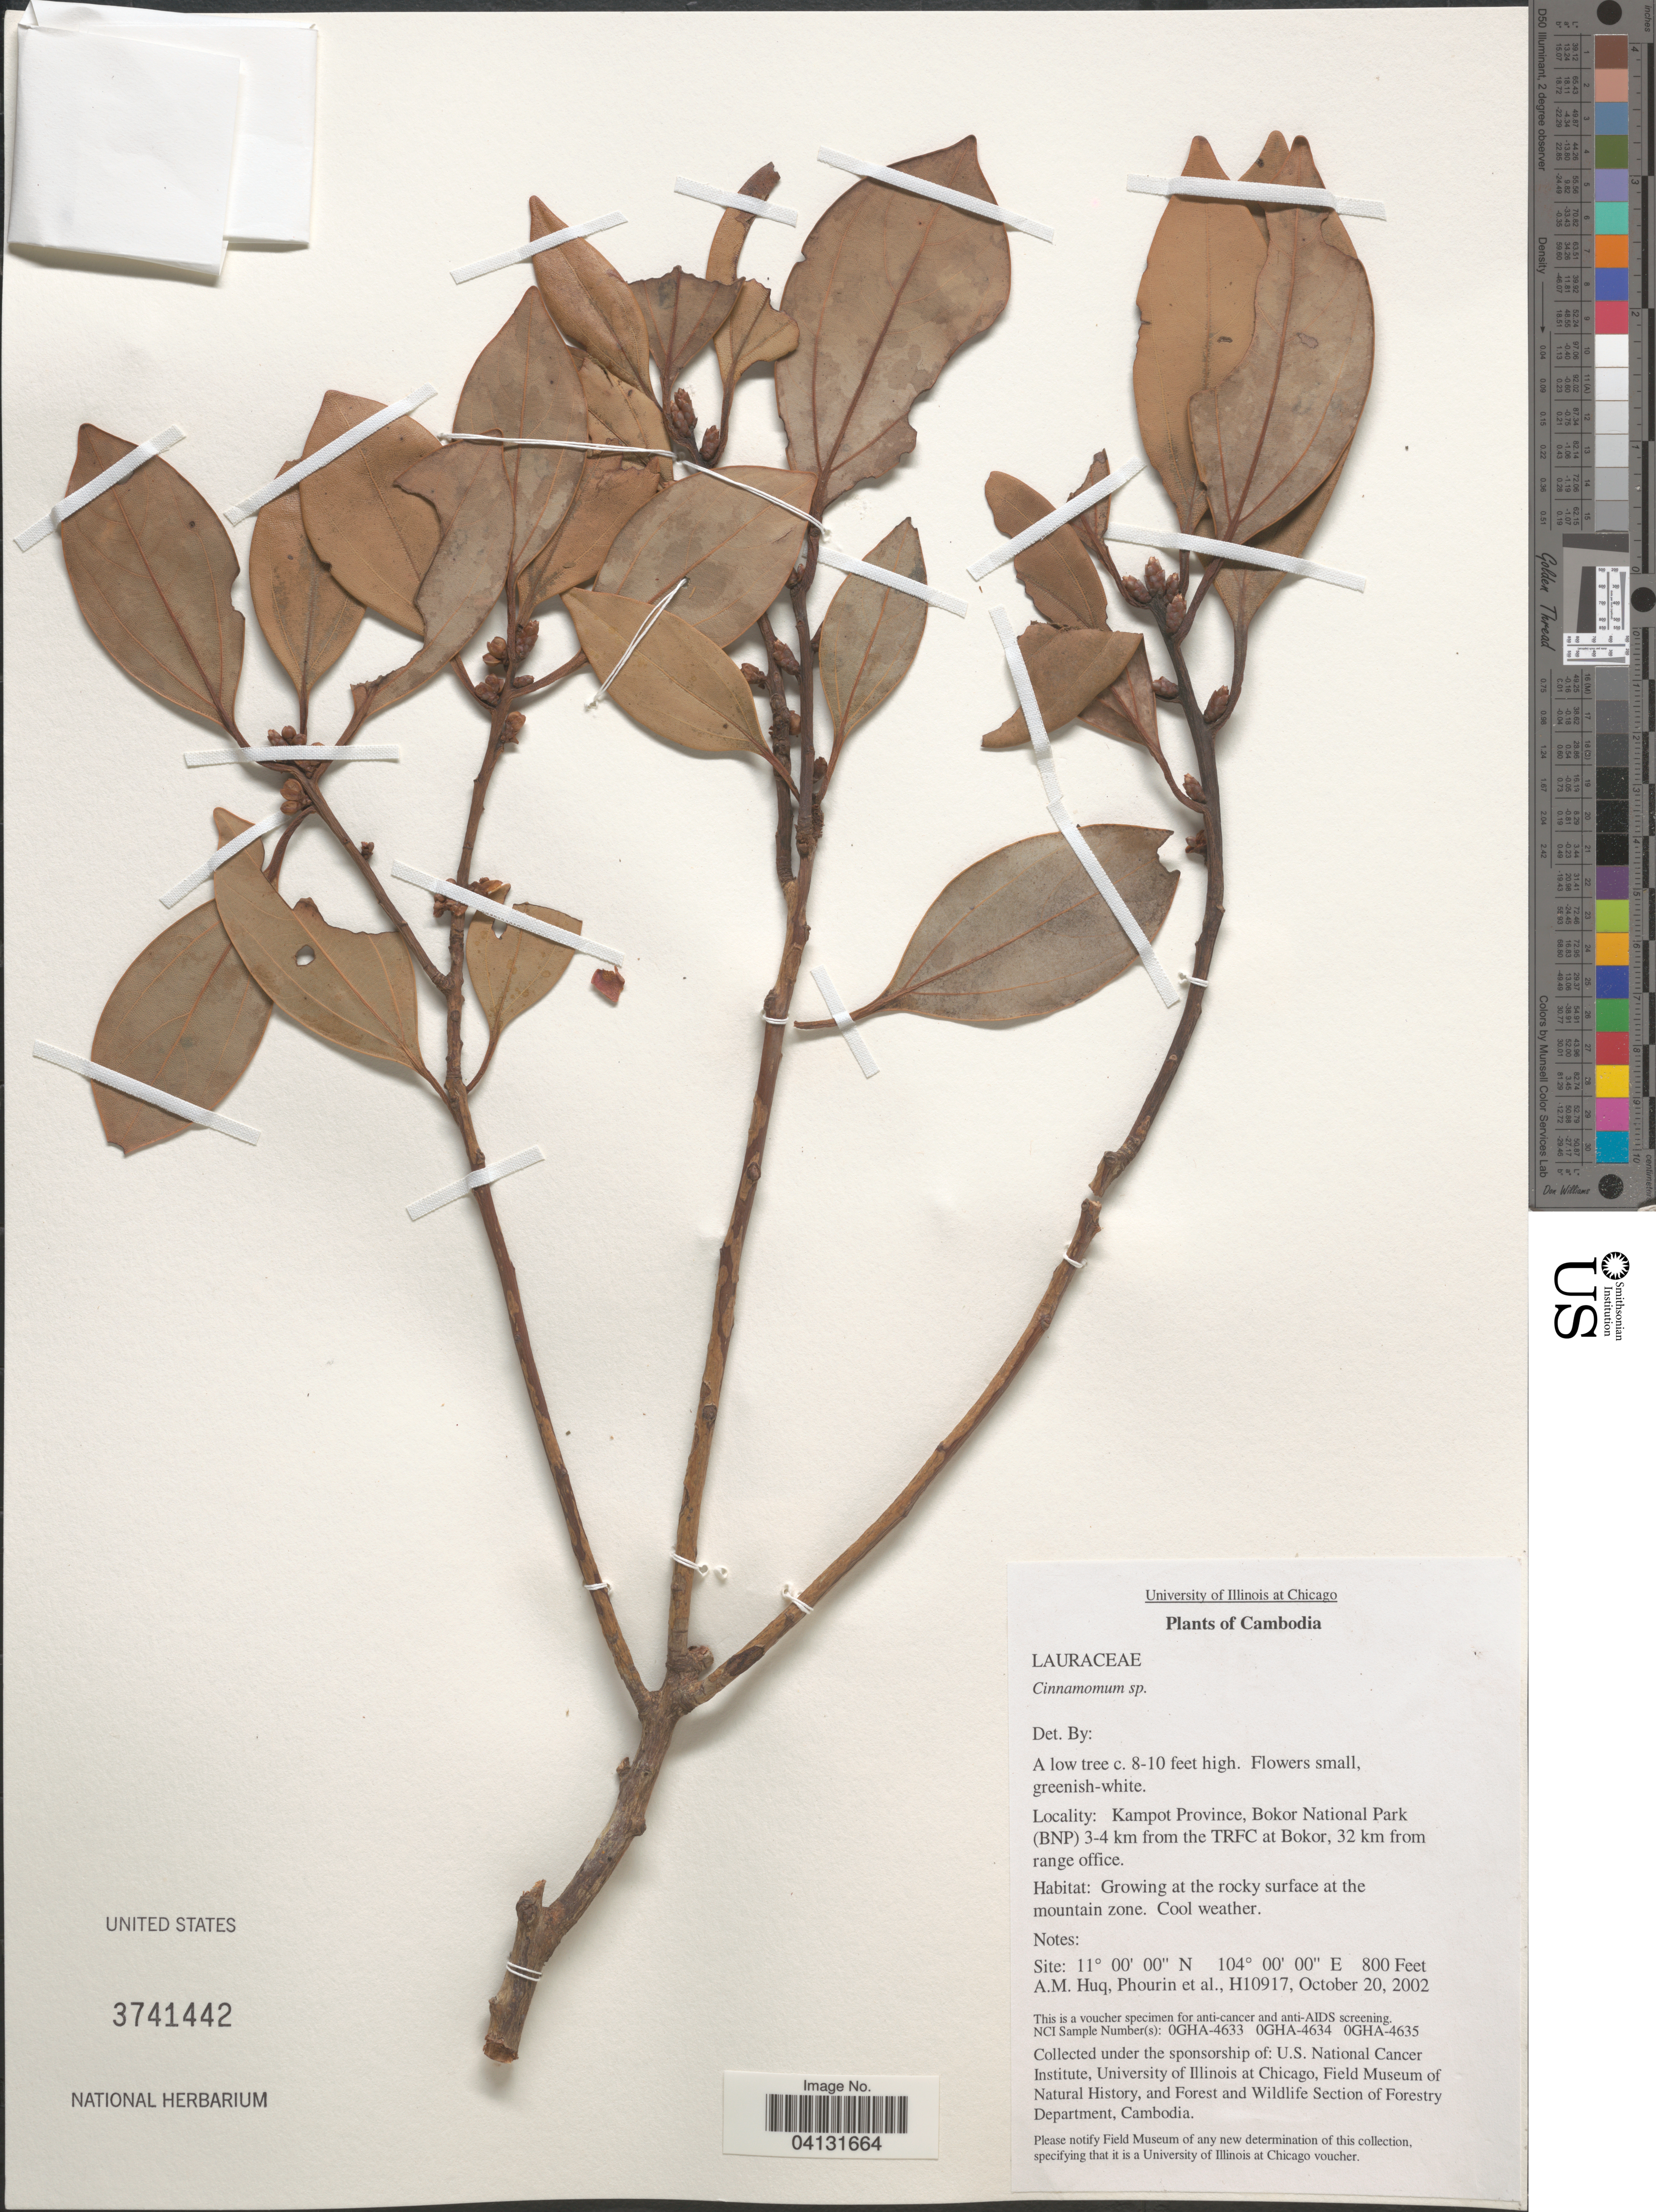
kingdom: Plantae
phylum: Tracheophyta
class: Magnoliopsida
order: Laurales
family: Lauraceae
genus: Cinnamomum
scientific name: Cinnamomum sp.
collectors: A. M. Huq, -- Phourin & et al.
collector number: H10917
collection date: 2002-10-20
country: Cambodia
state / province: Kâmpât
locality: Kampot Province, Bokor National Park (BNP) 3-4 km from the TRFC at Bokor, 32 km from range office.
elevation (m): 244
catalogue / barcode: US 3741442